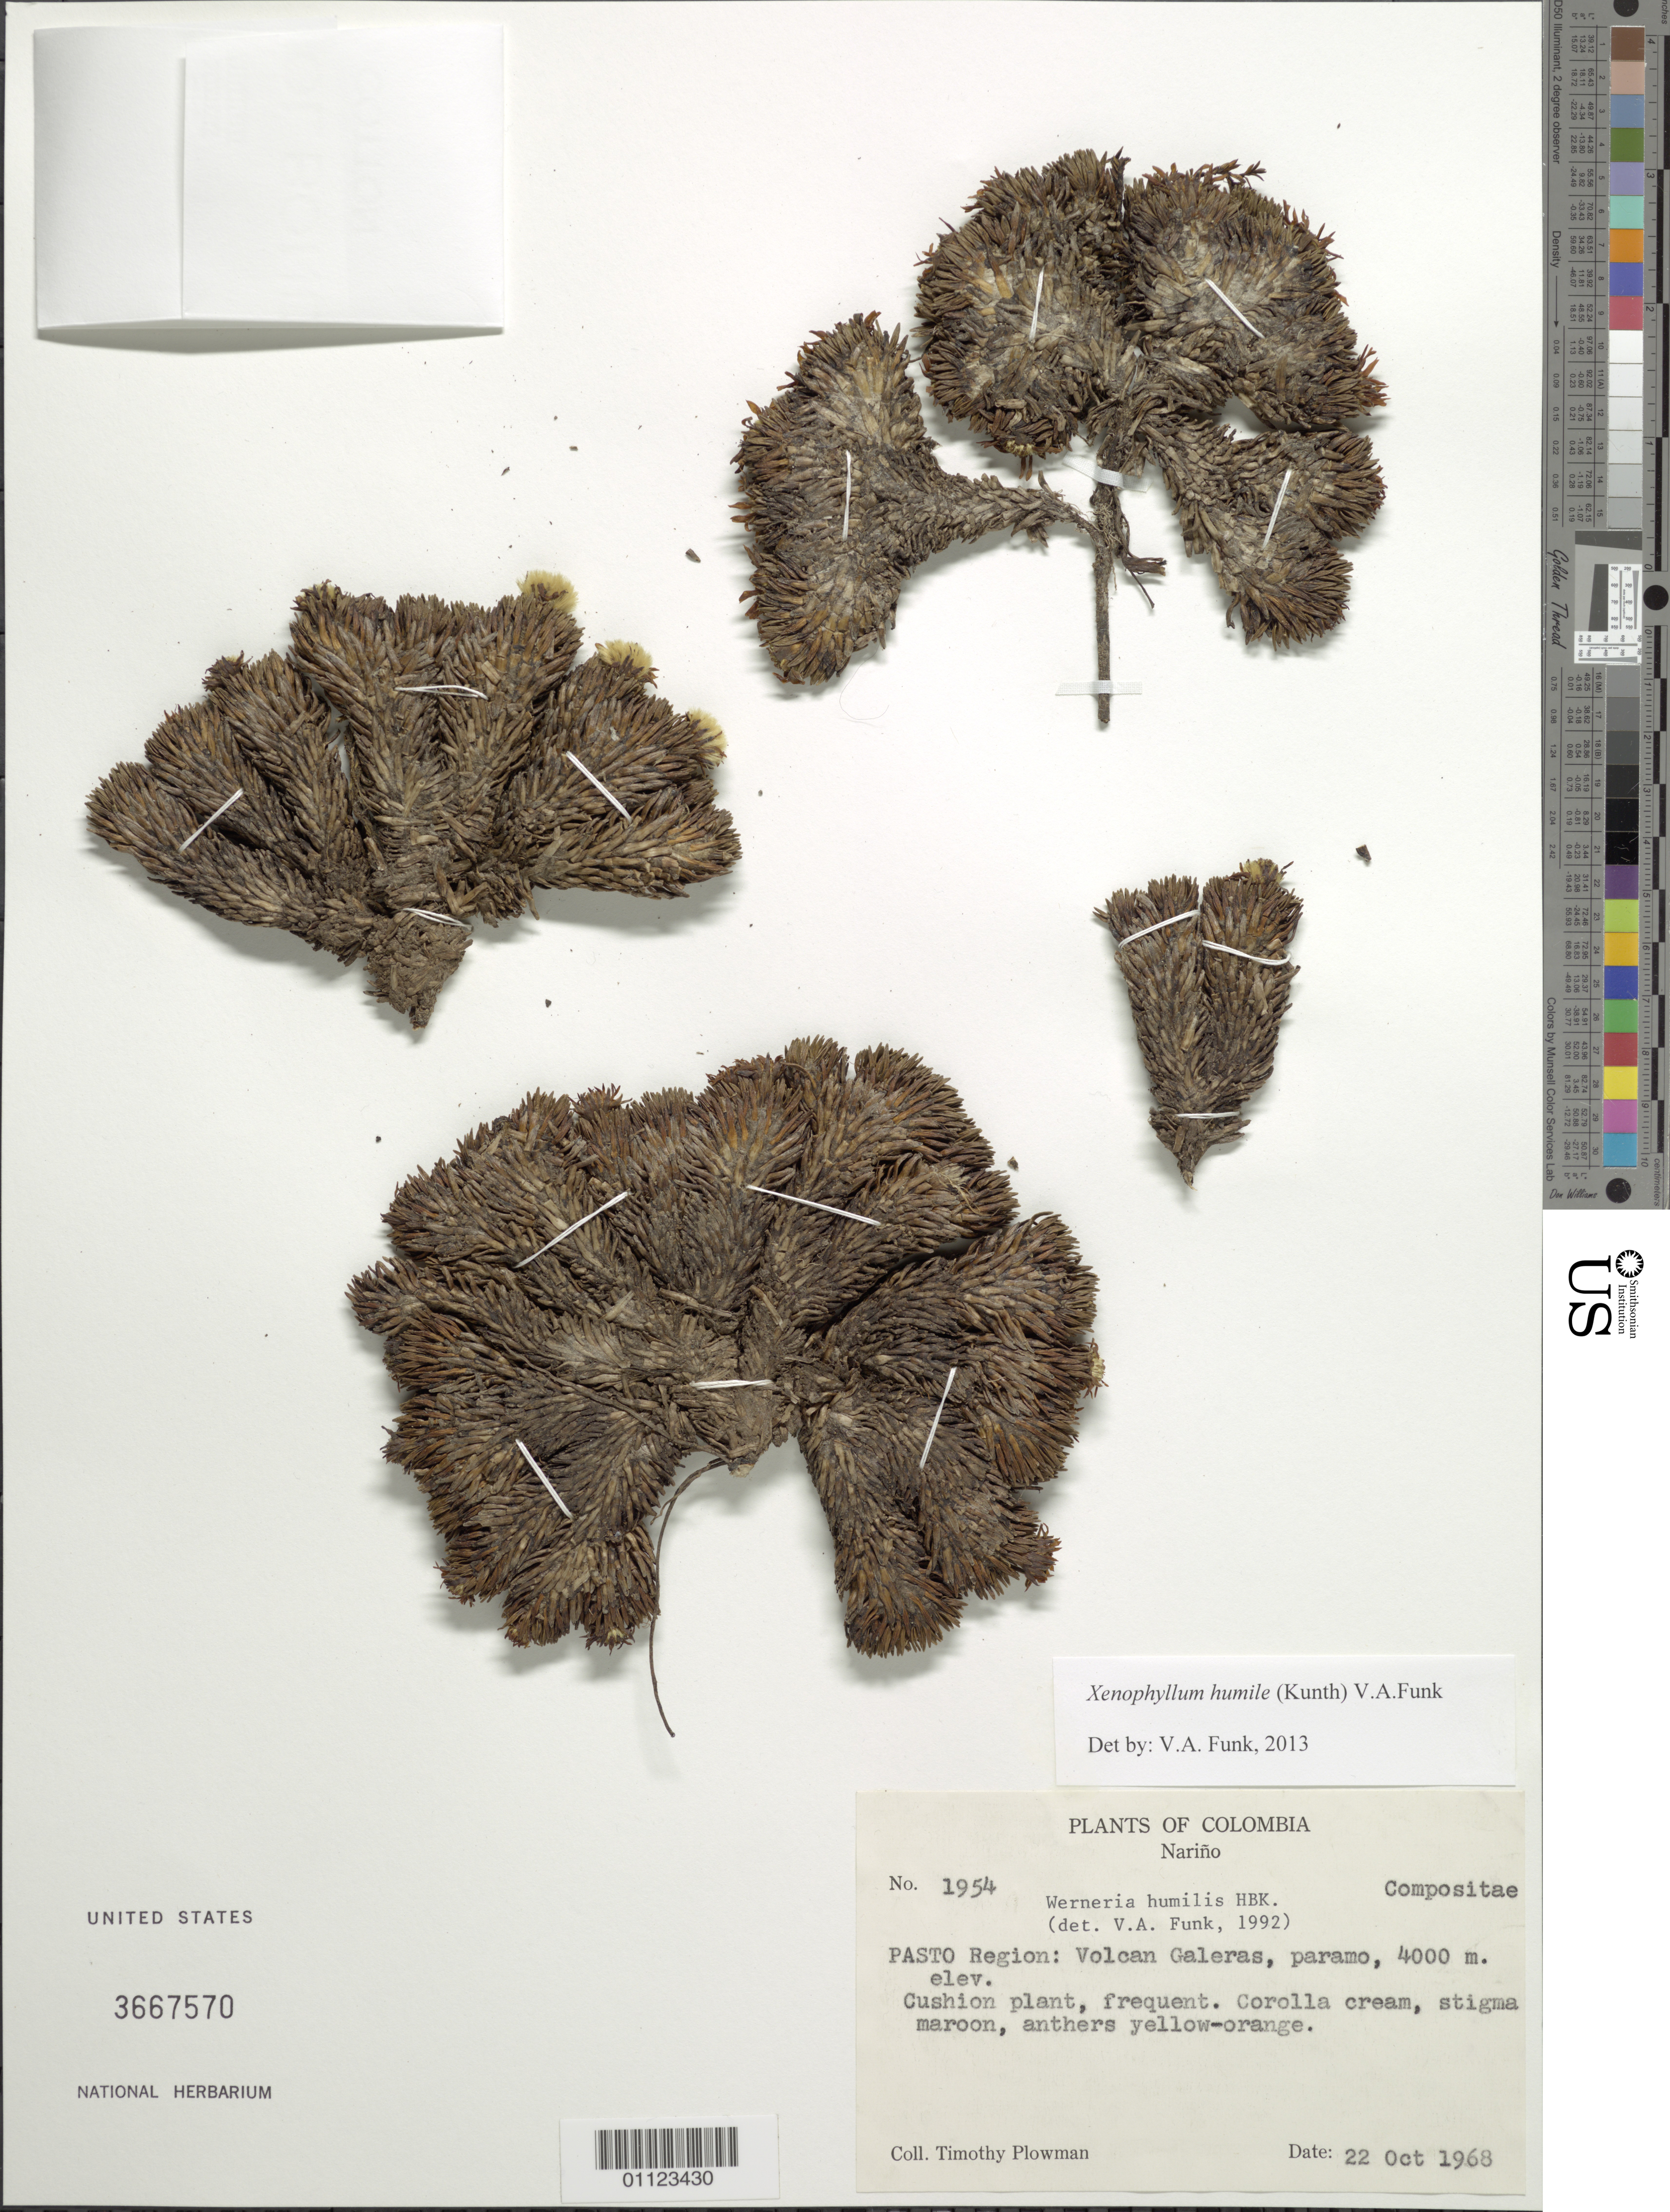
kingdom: Plantae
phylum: Tracheophyta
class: Magnoliopsida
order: Asterales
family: Asteraceae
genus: Xenophyllum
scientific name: Xenophyllum humile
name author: (Kunth) V.A. Funk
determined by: Funk, Vicki A., (BOT), Smithsonian Institution - National Museum of Natural History (UNITED STATES)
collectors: T. Plowman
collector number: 1954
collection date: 1968-10-22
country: Colombia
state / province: Nariño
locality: Pasto Region: Volcan Galeras, paramo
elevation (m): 4000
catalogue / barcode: US 3667570